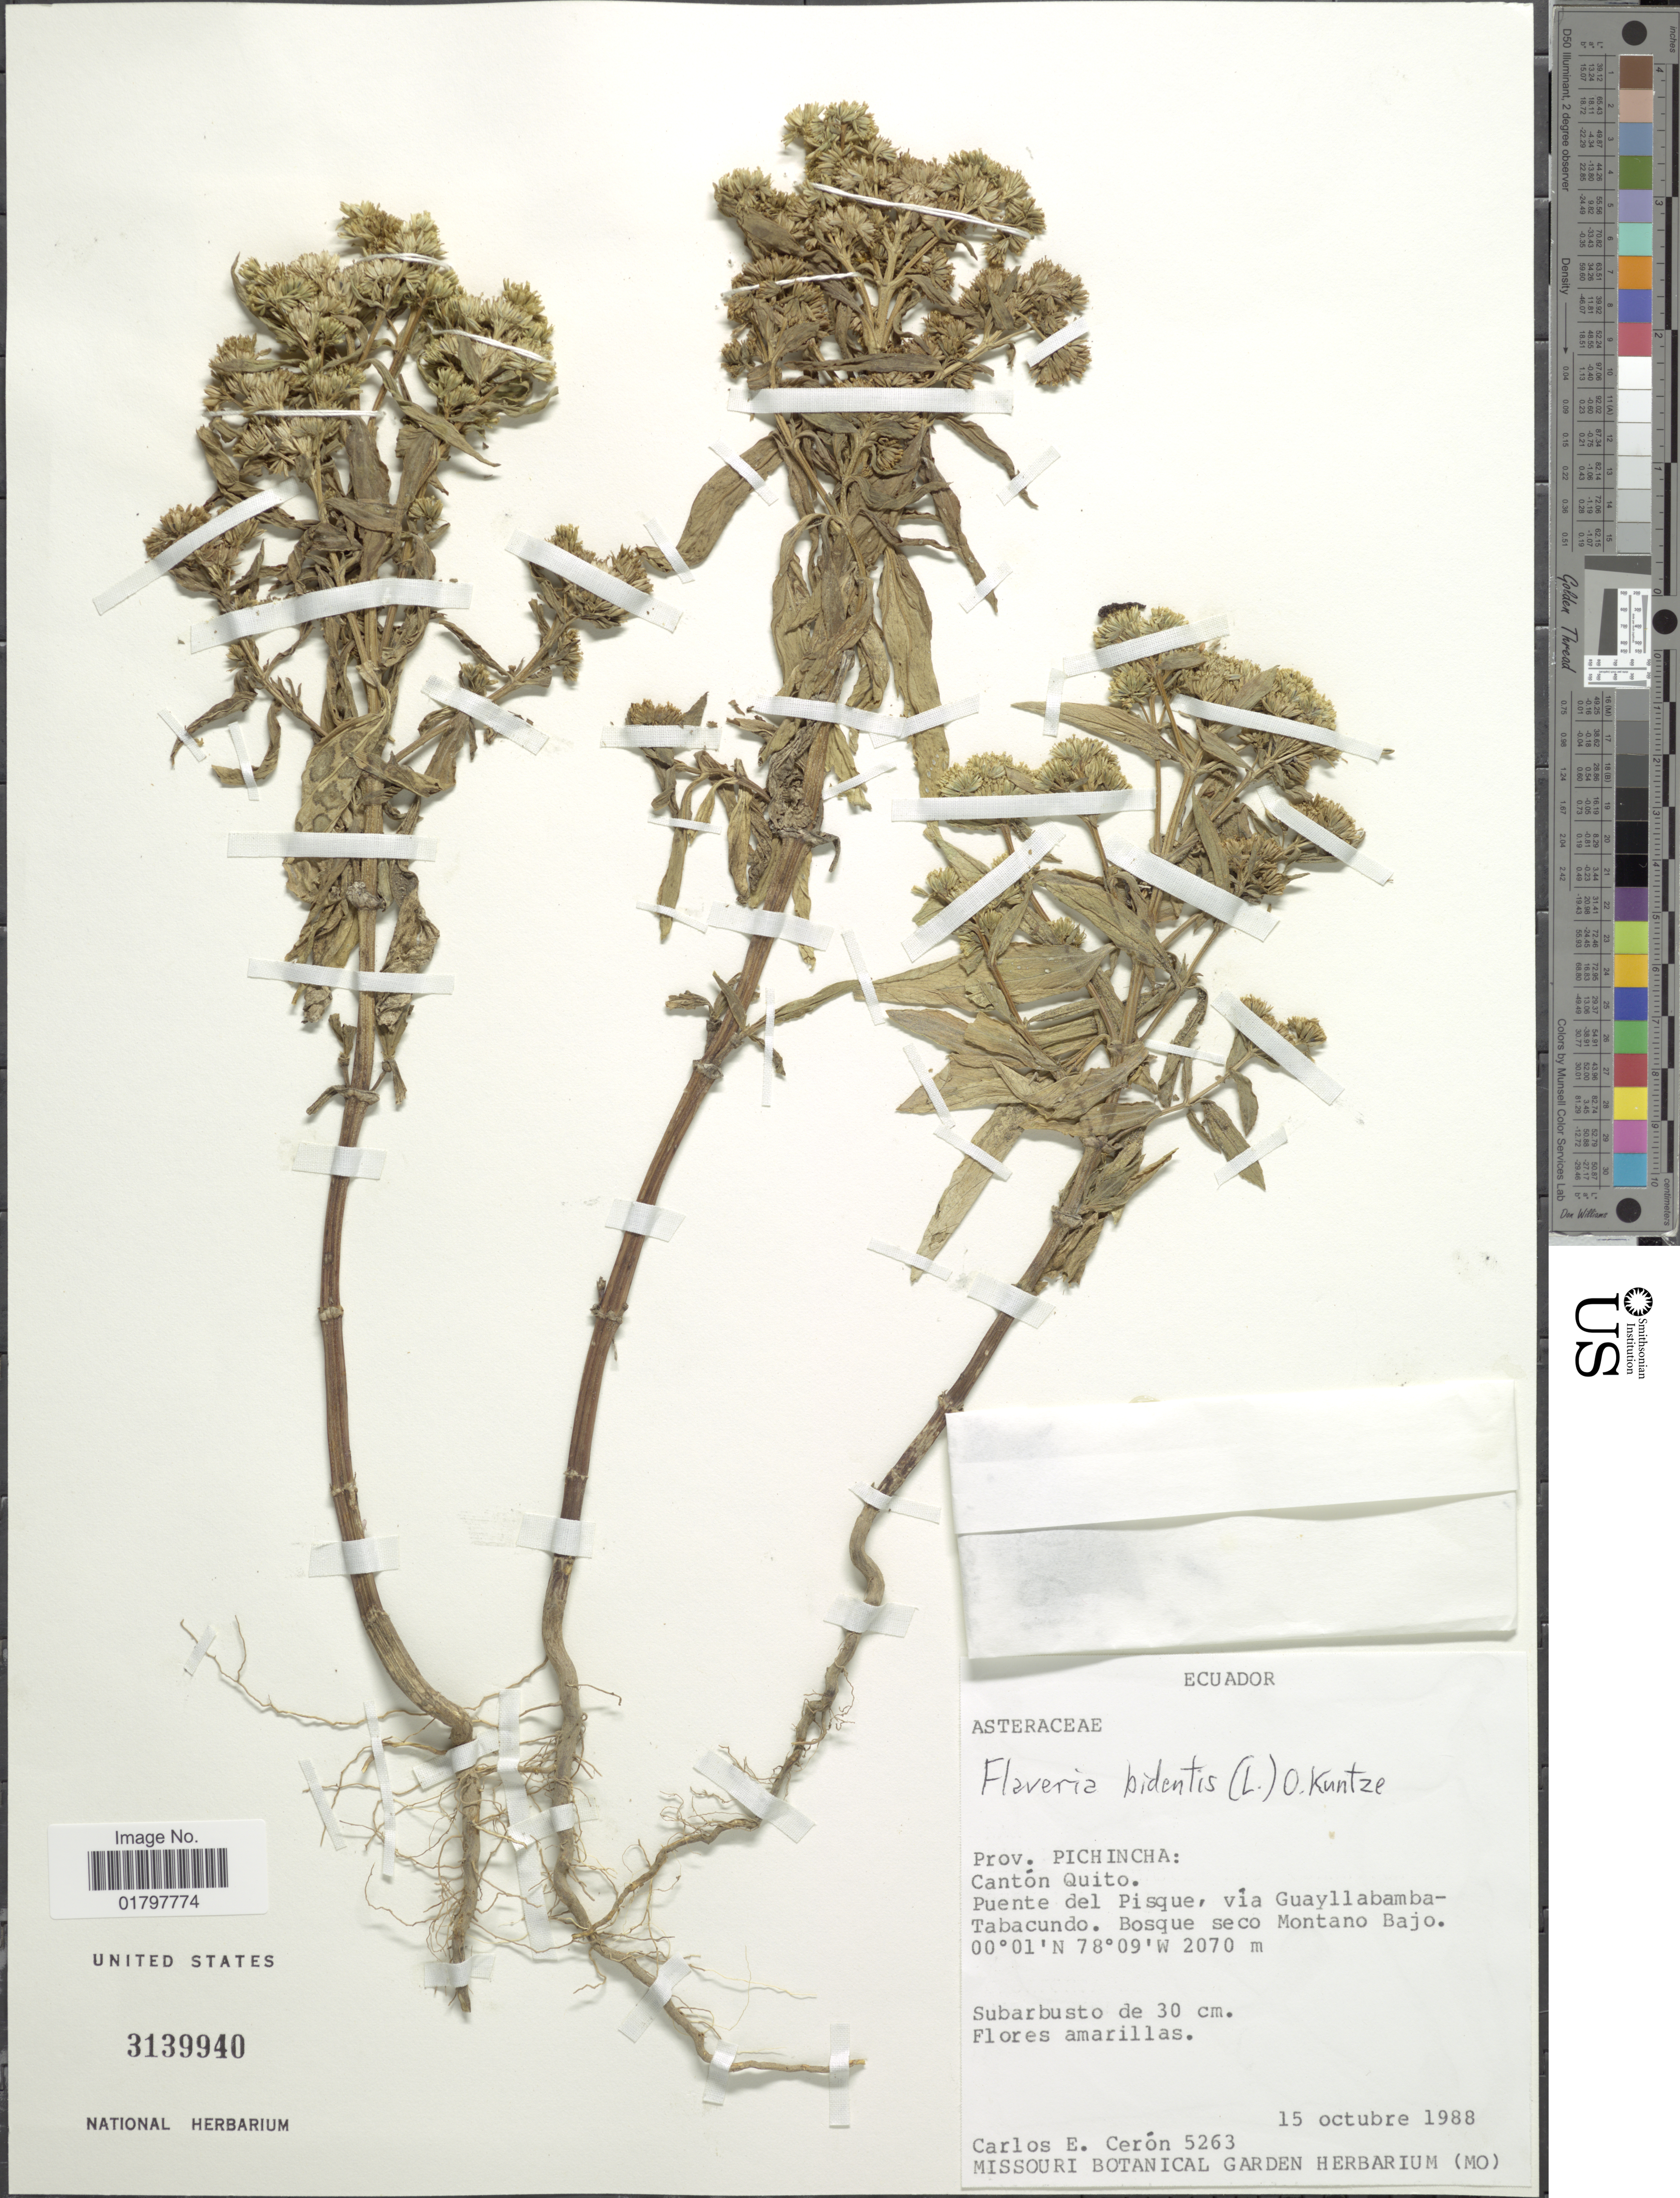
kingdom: Plantae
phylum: Tracheophyta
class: Magnoliopsida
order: Asterales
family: Asteraceae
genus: Flaveria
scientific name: Flaveria bidentis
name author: (L.) Kuntze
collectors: C. E. Cerón M.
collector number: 5263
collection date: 1988-10-15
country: Ecuador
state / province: Pichincha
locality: Prov. Pichincha: Cantón Quito. Puente del Pisque, vís Guayllabamba-Tabacundo. Bosque seco Montano Bajo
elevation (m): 2070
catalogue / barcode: US 3139940